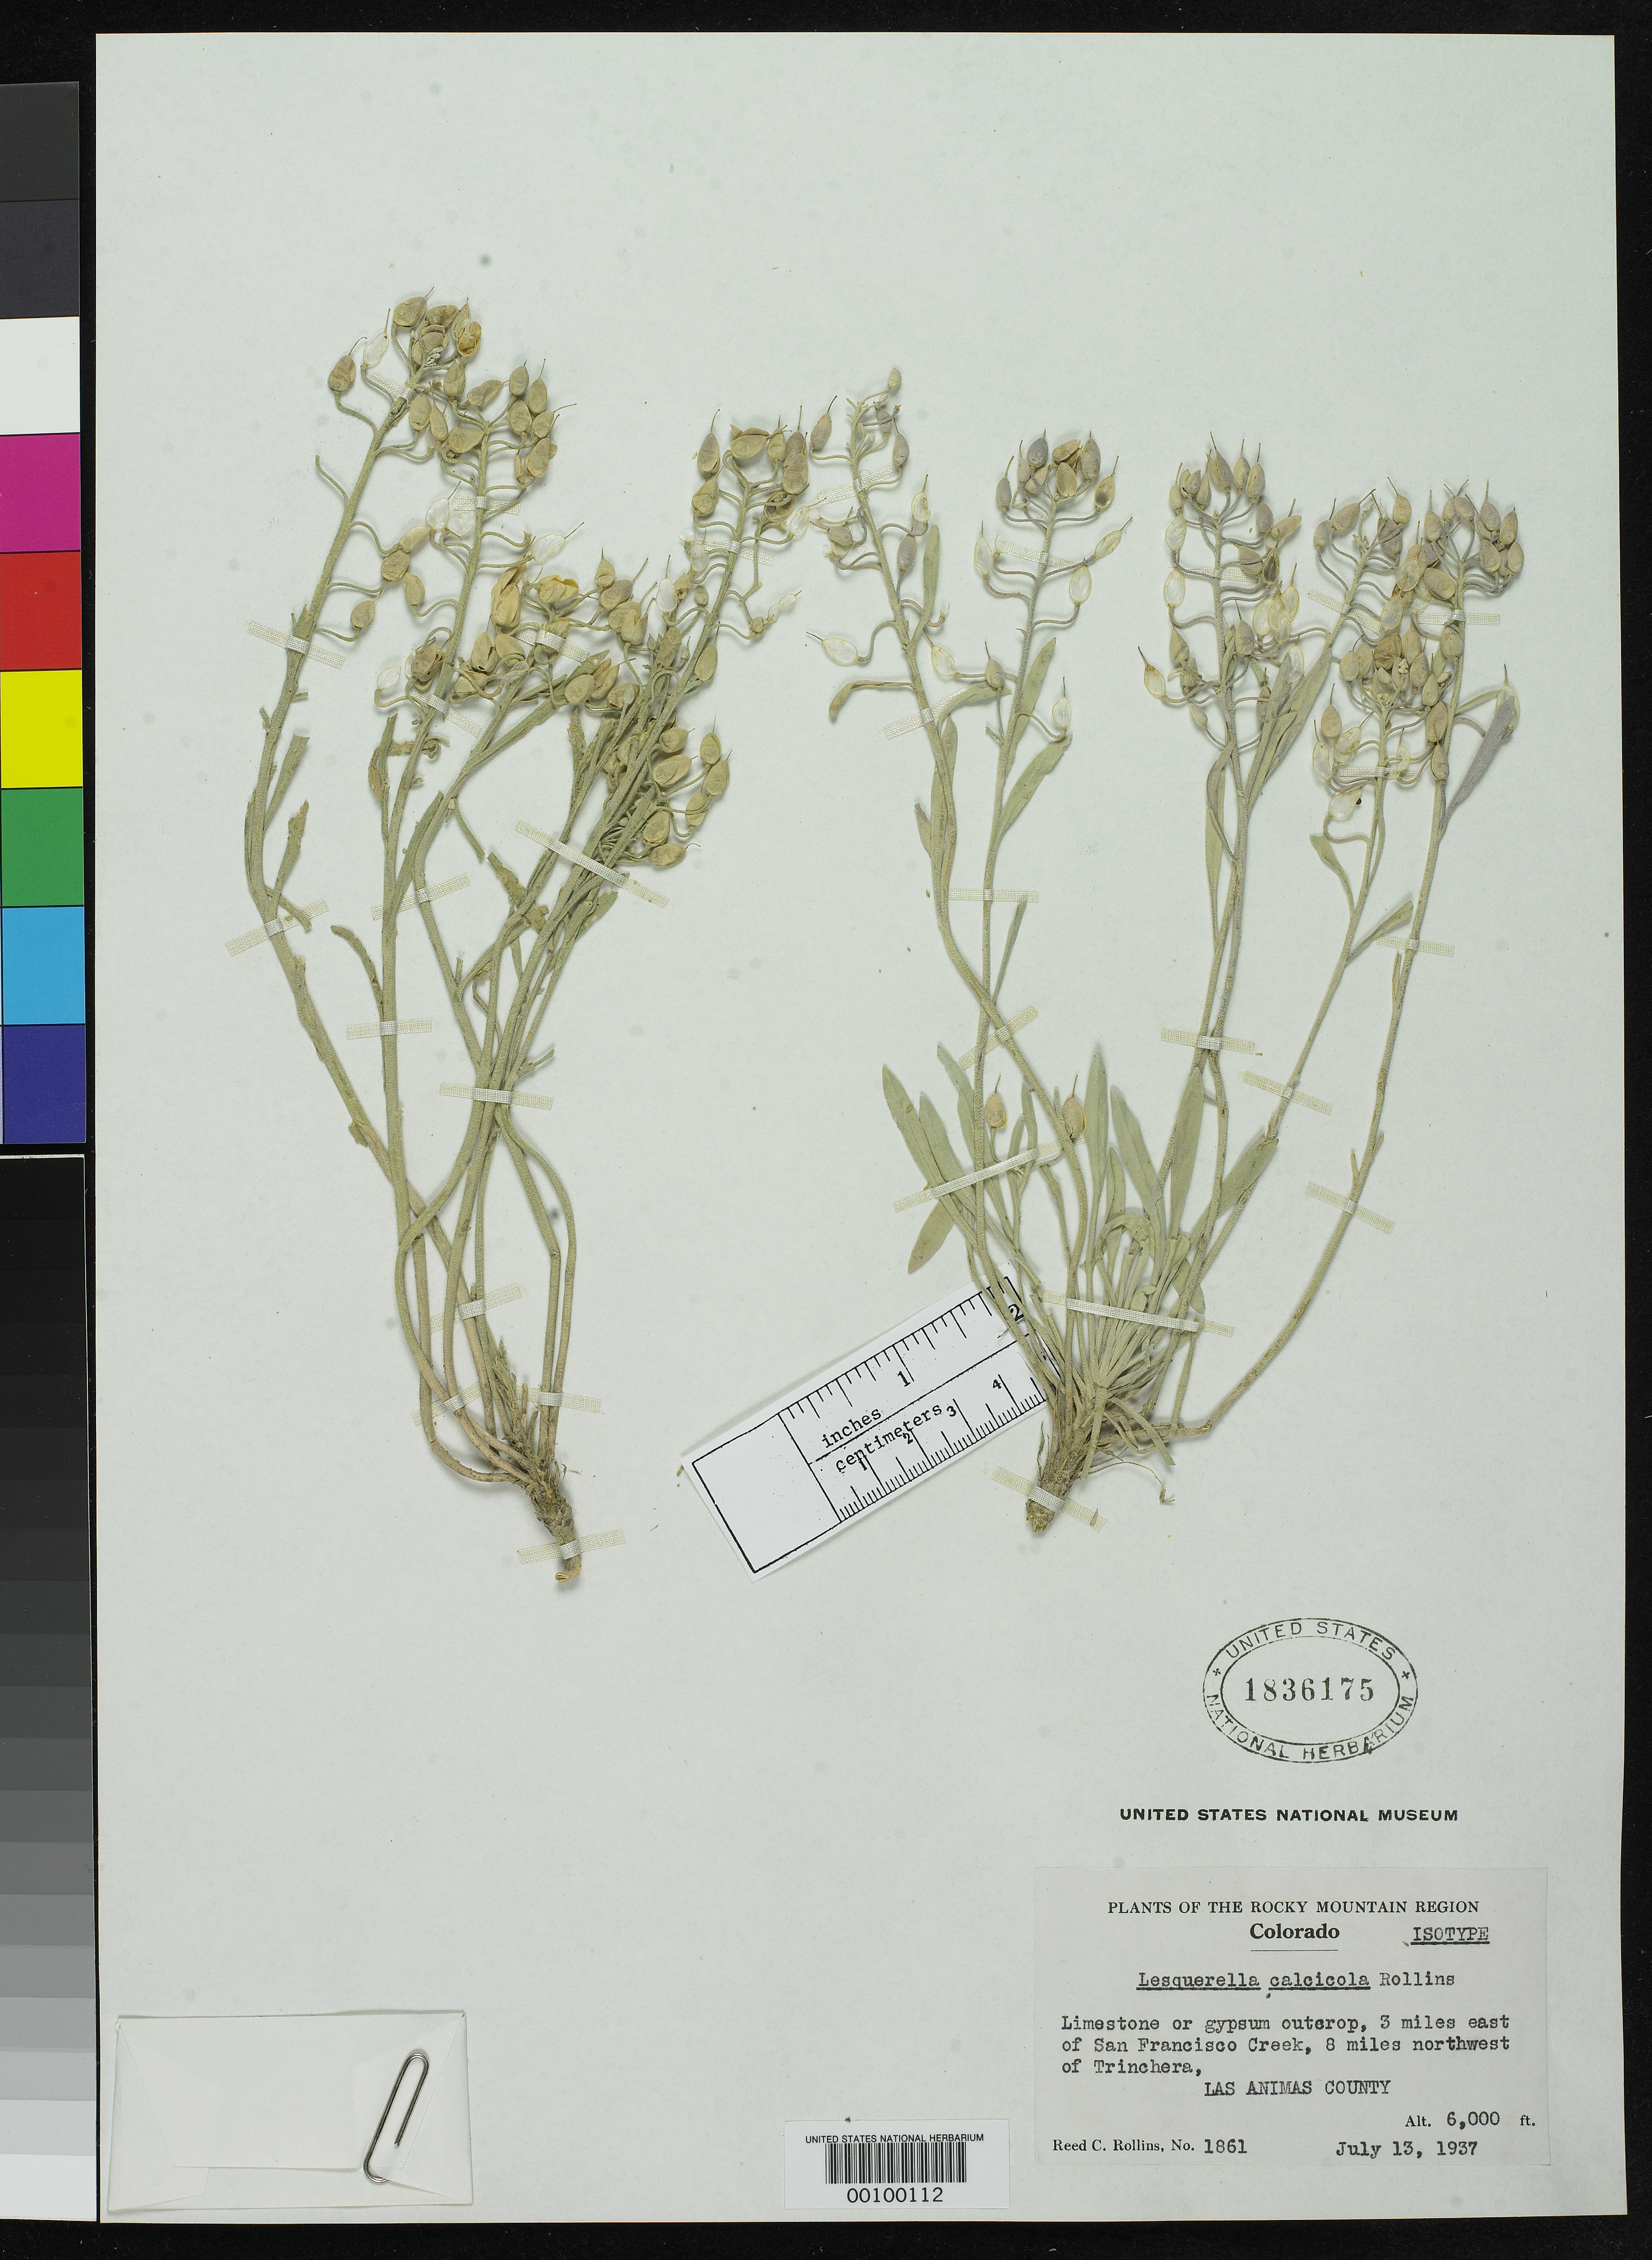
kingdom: Plantae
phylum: Tracheophyta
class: Magnoliopsida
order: Brassicales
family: Brassicaceae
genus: Lesquerella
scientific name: Lesquerella calcicola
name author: Rollins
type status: Isotype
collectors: R. C. Rollins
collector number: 1861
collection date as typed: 13 Jul 1937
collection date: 1937-07-13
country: United States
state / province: Colorado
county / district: Las Animas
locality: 3 mi E of San Francisco Creek, 8 mi NW of Trinchera.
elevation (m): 1829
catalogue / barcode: US 1836175